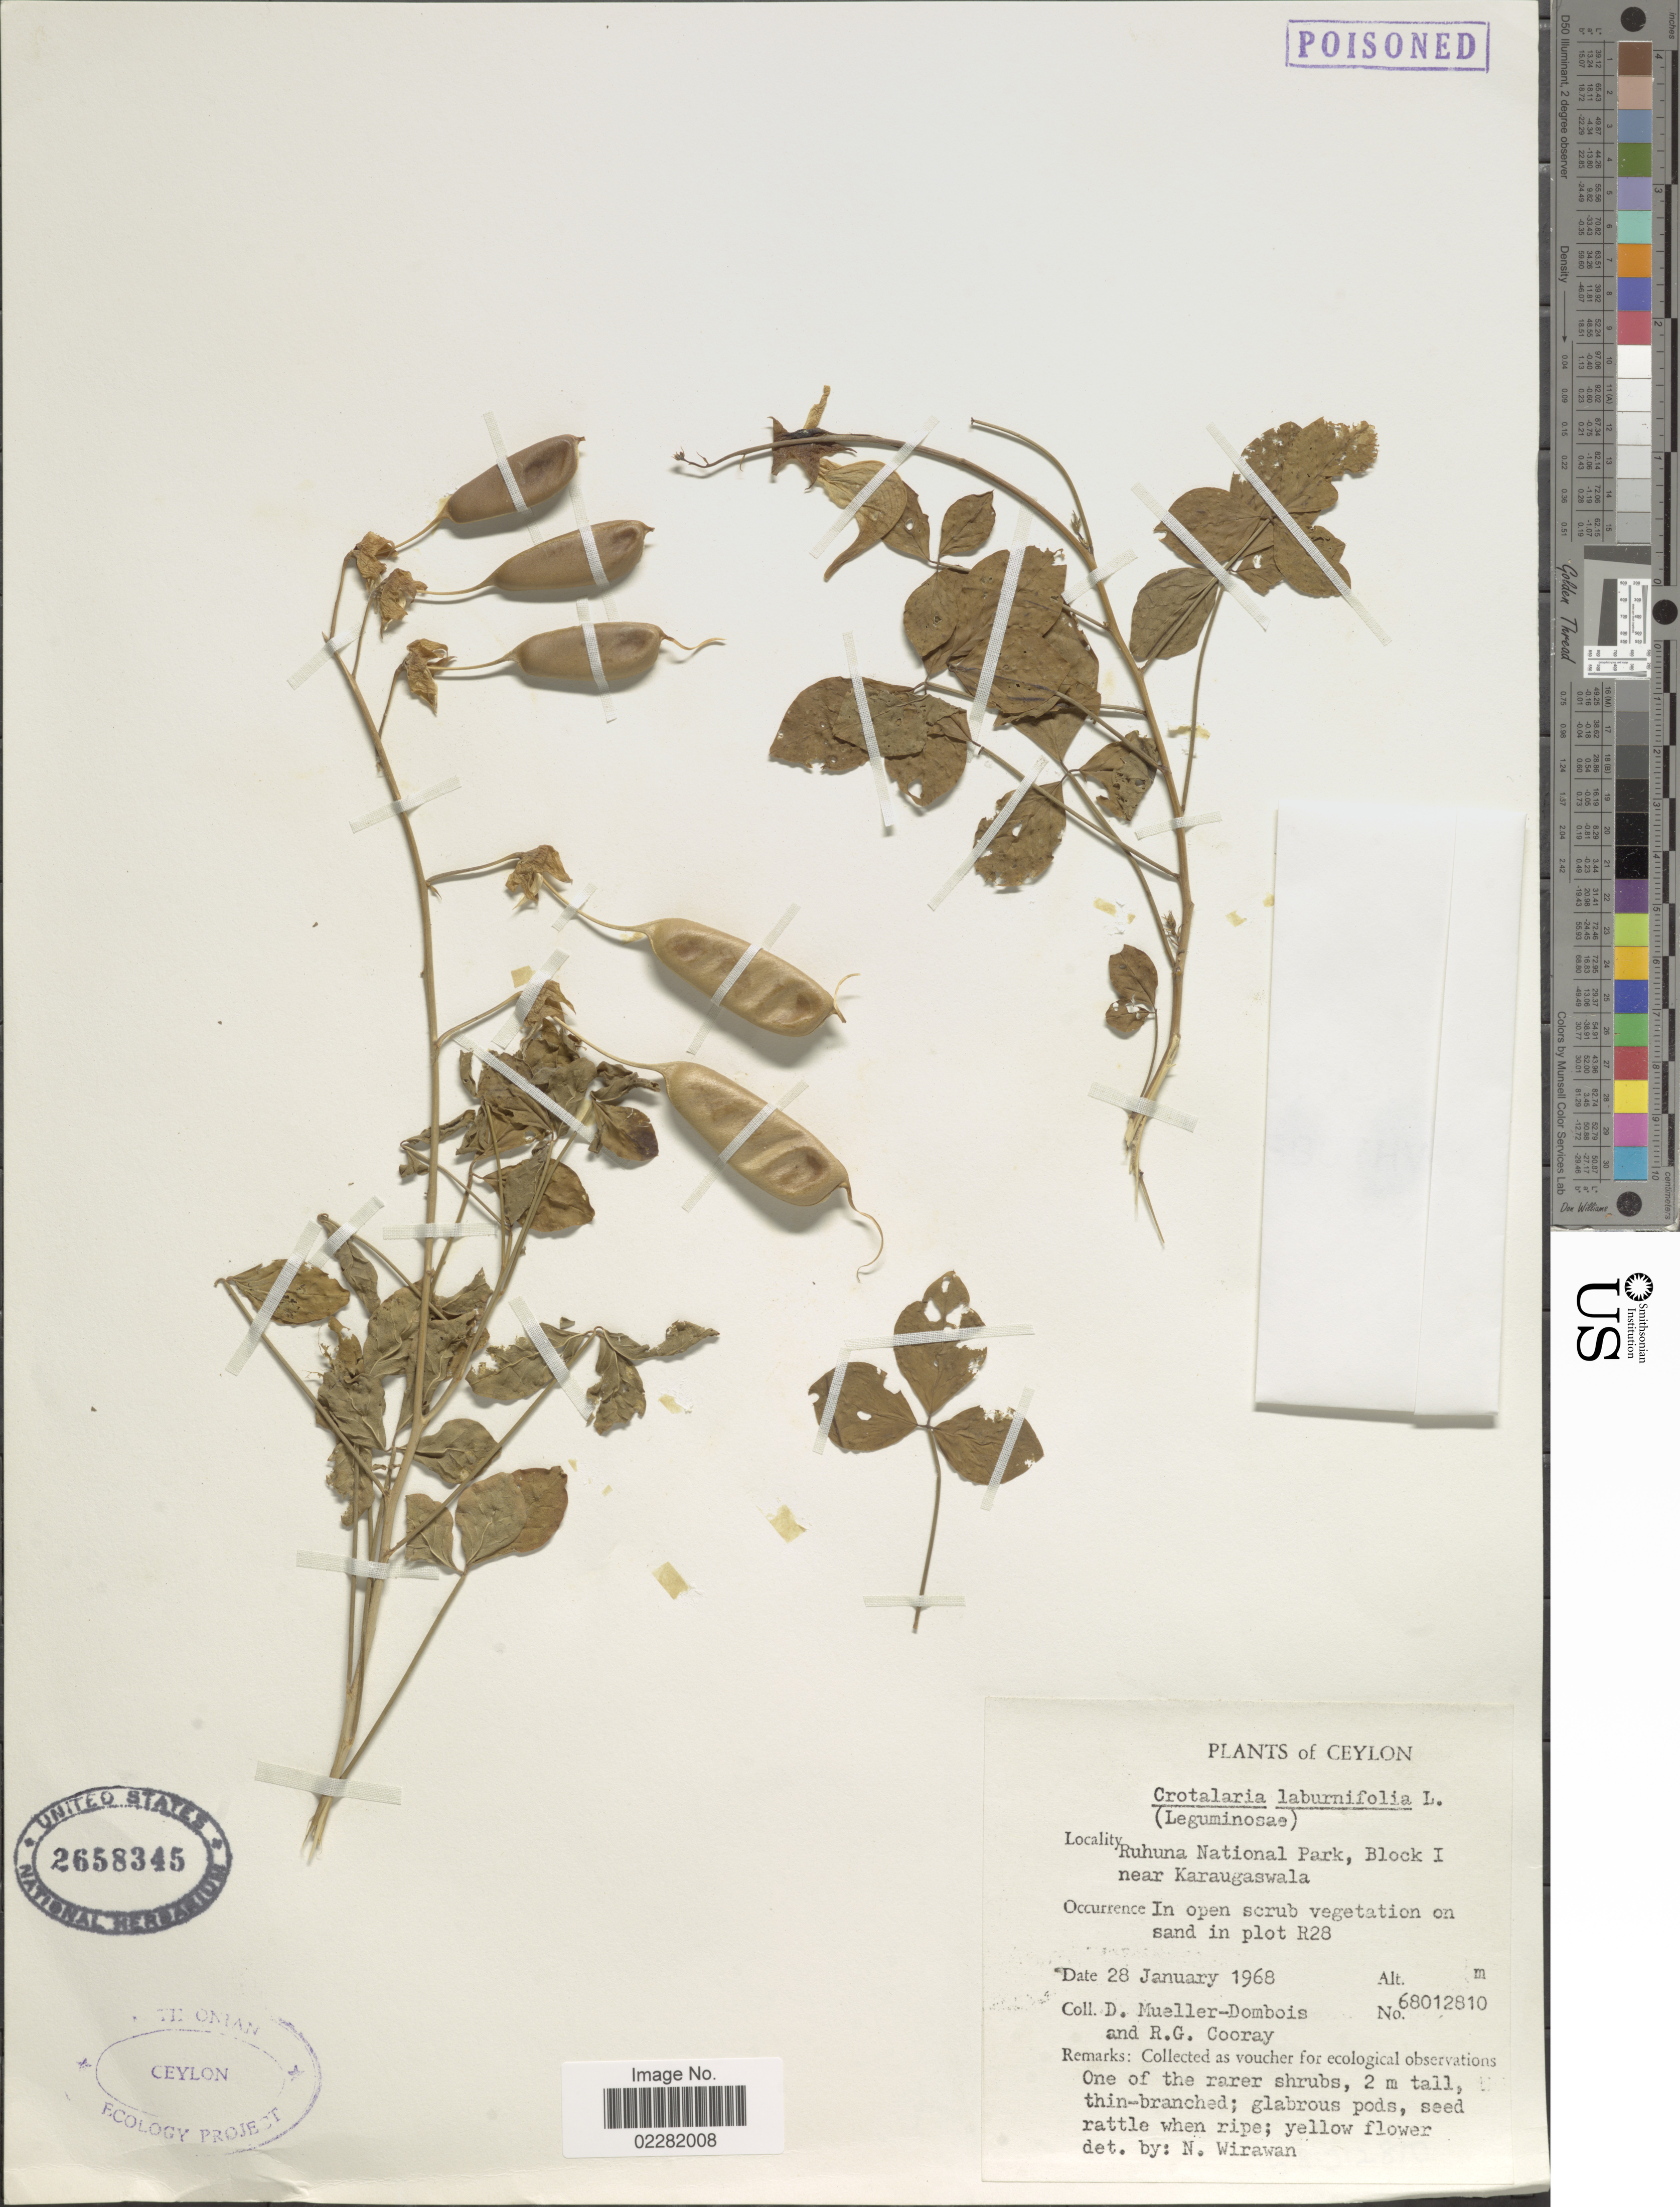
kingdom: Plantae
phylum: Tracheophyta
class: Magnoliopsida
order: Fabales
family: Fabaceae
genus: Crotalaria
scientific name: Crotalaria laburnifolia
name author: L.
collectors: D. Mueller-Dombois & R. Cooray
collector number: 69012810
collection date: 1968-01-28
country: Sri Lanka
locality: Ceylon, Ruhuna National Park, Block I near Karaugashwala, in plot R28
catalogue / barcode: US 2658345